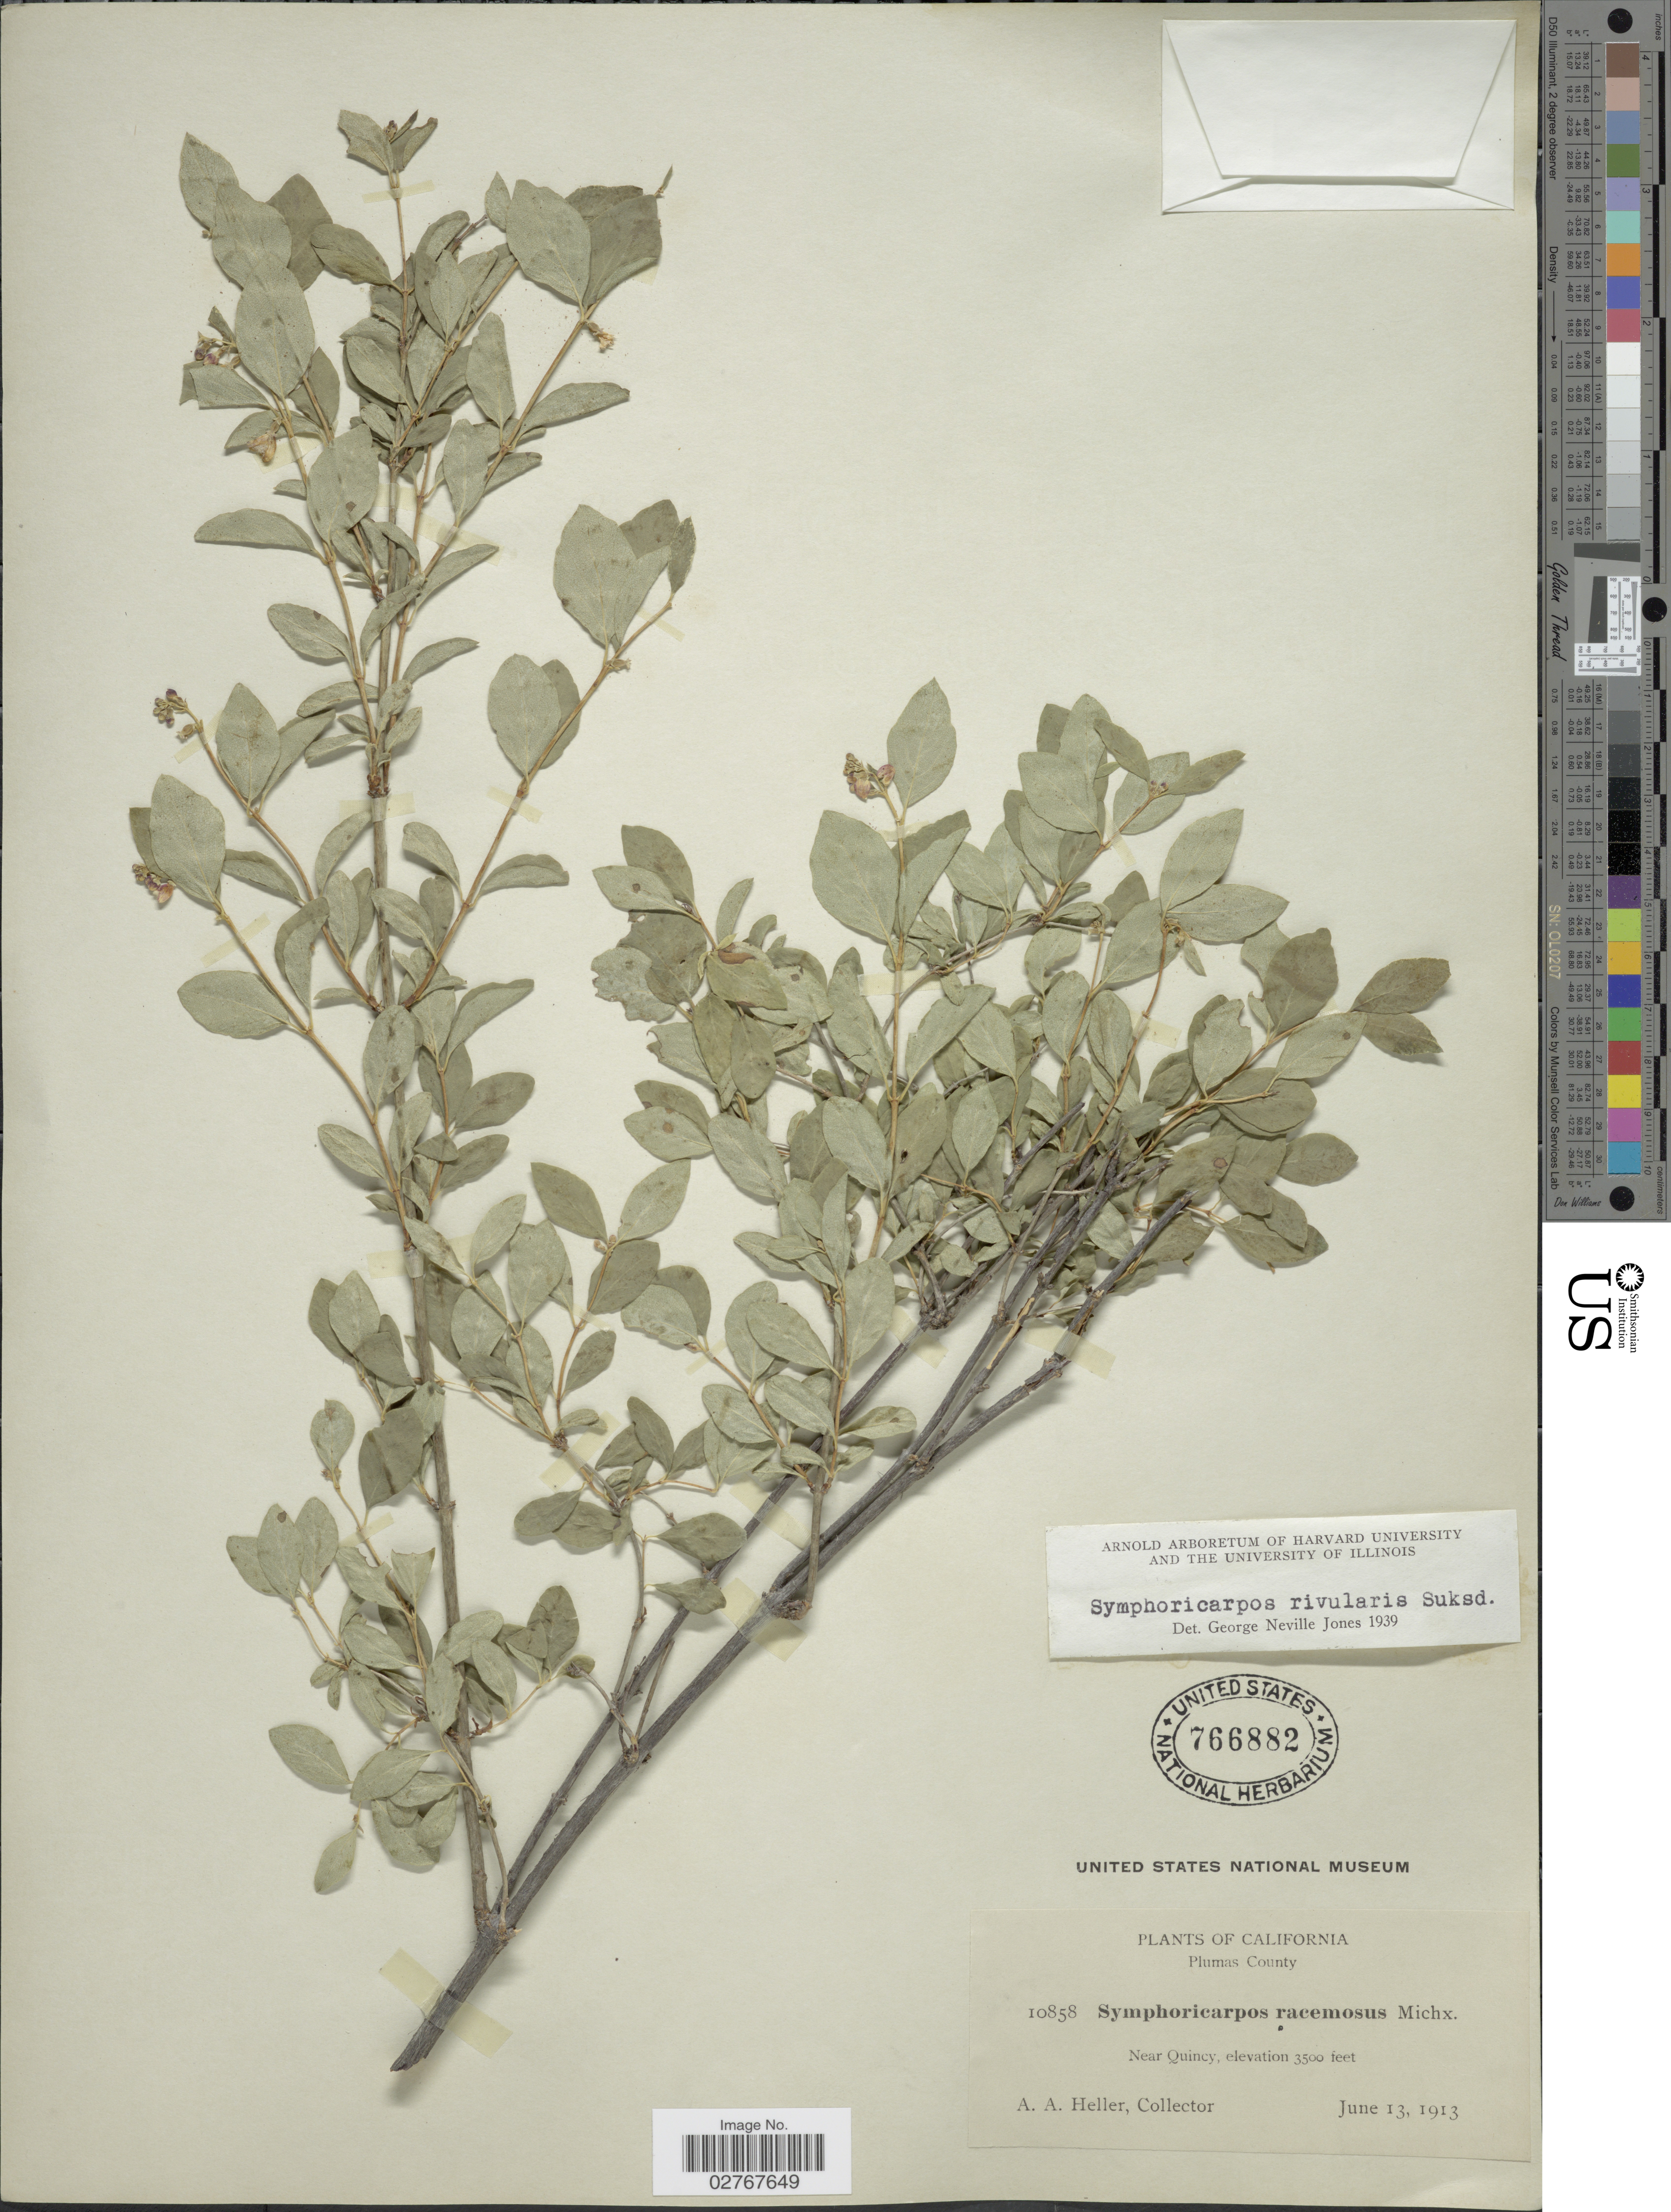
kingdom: Plantae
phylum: Tracheophyta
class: Magnoliopsida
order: Dipsacales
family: Caprifoliaceae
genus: Symphoricarpos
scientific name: Symphoricarpos rivularis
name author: Suksd.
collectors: A. A. Heller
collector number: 10858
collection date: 1913-06-13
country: United States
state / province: California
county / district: Plumas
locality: Plumas County. Near Quincy.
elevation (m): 1067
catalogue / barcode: US 766882